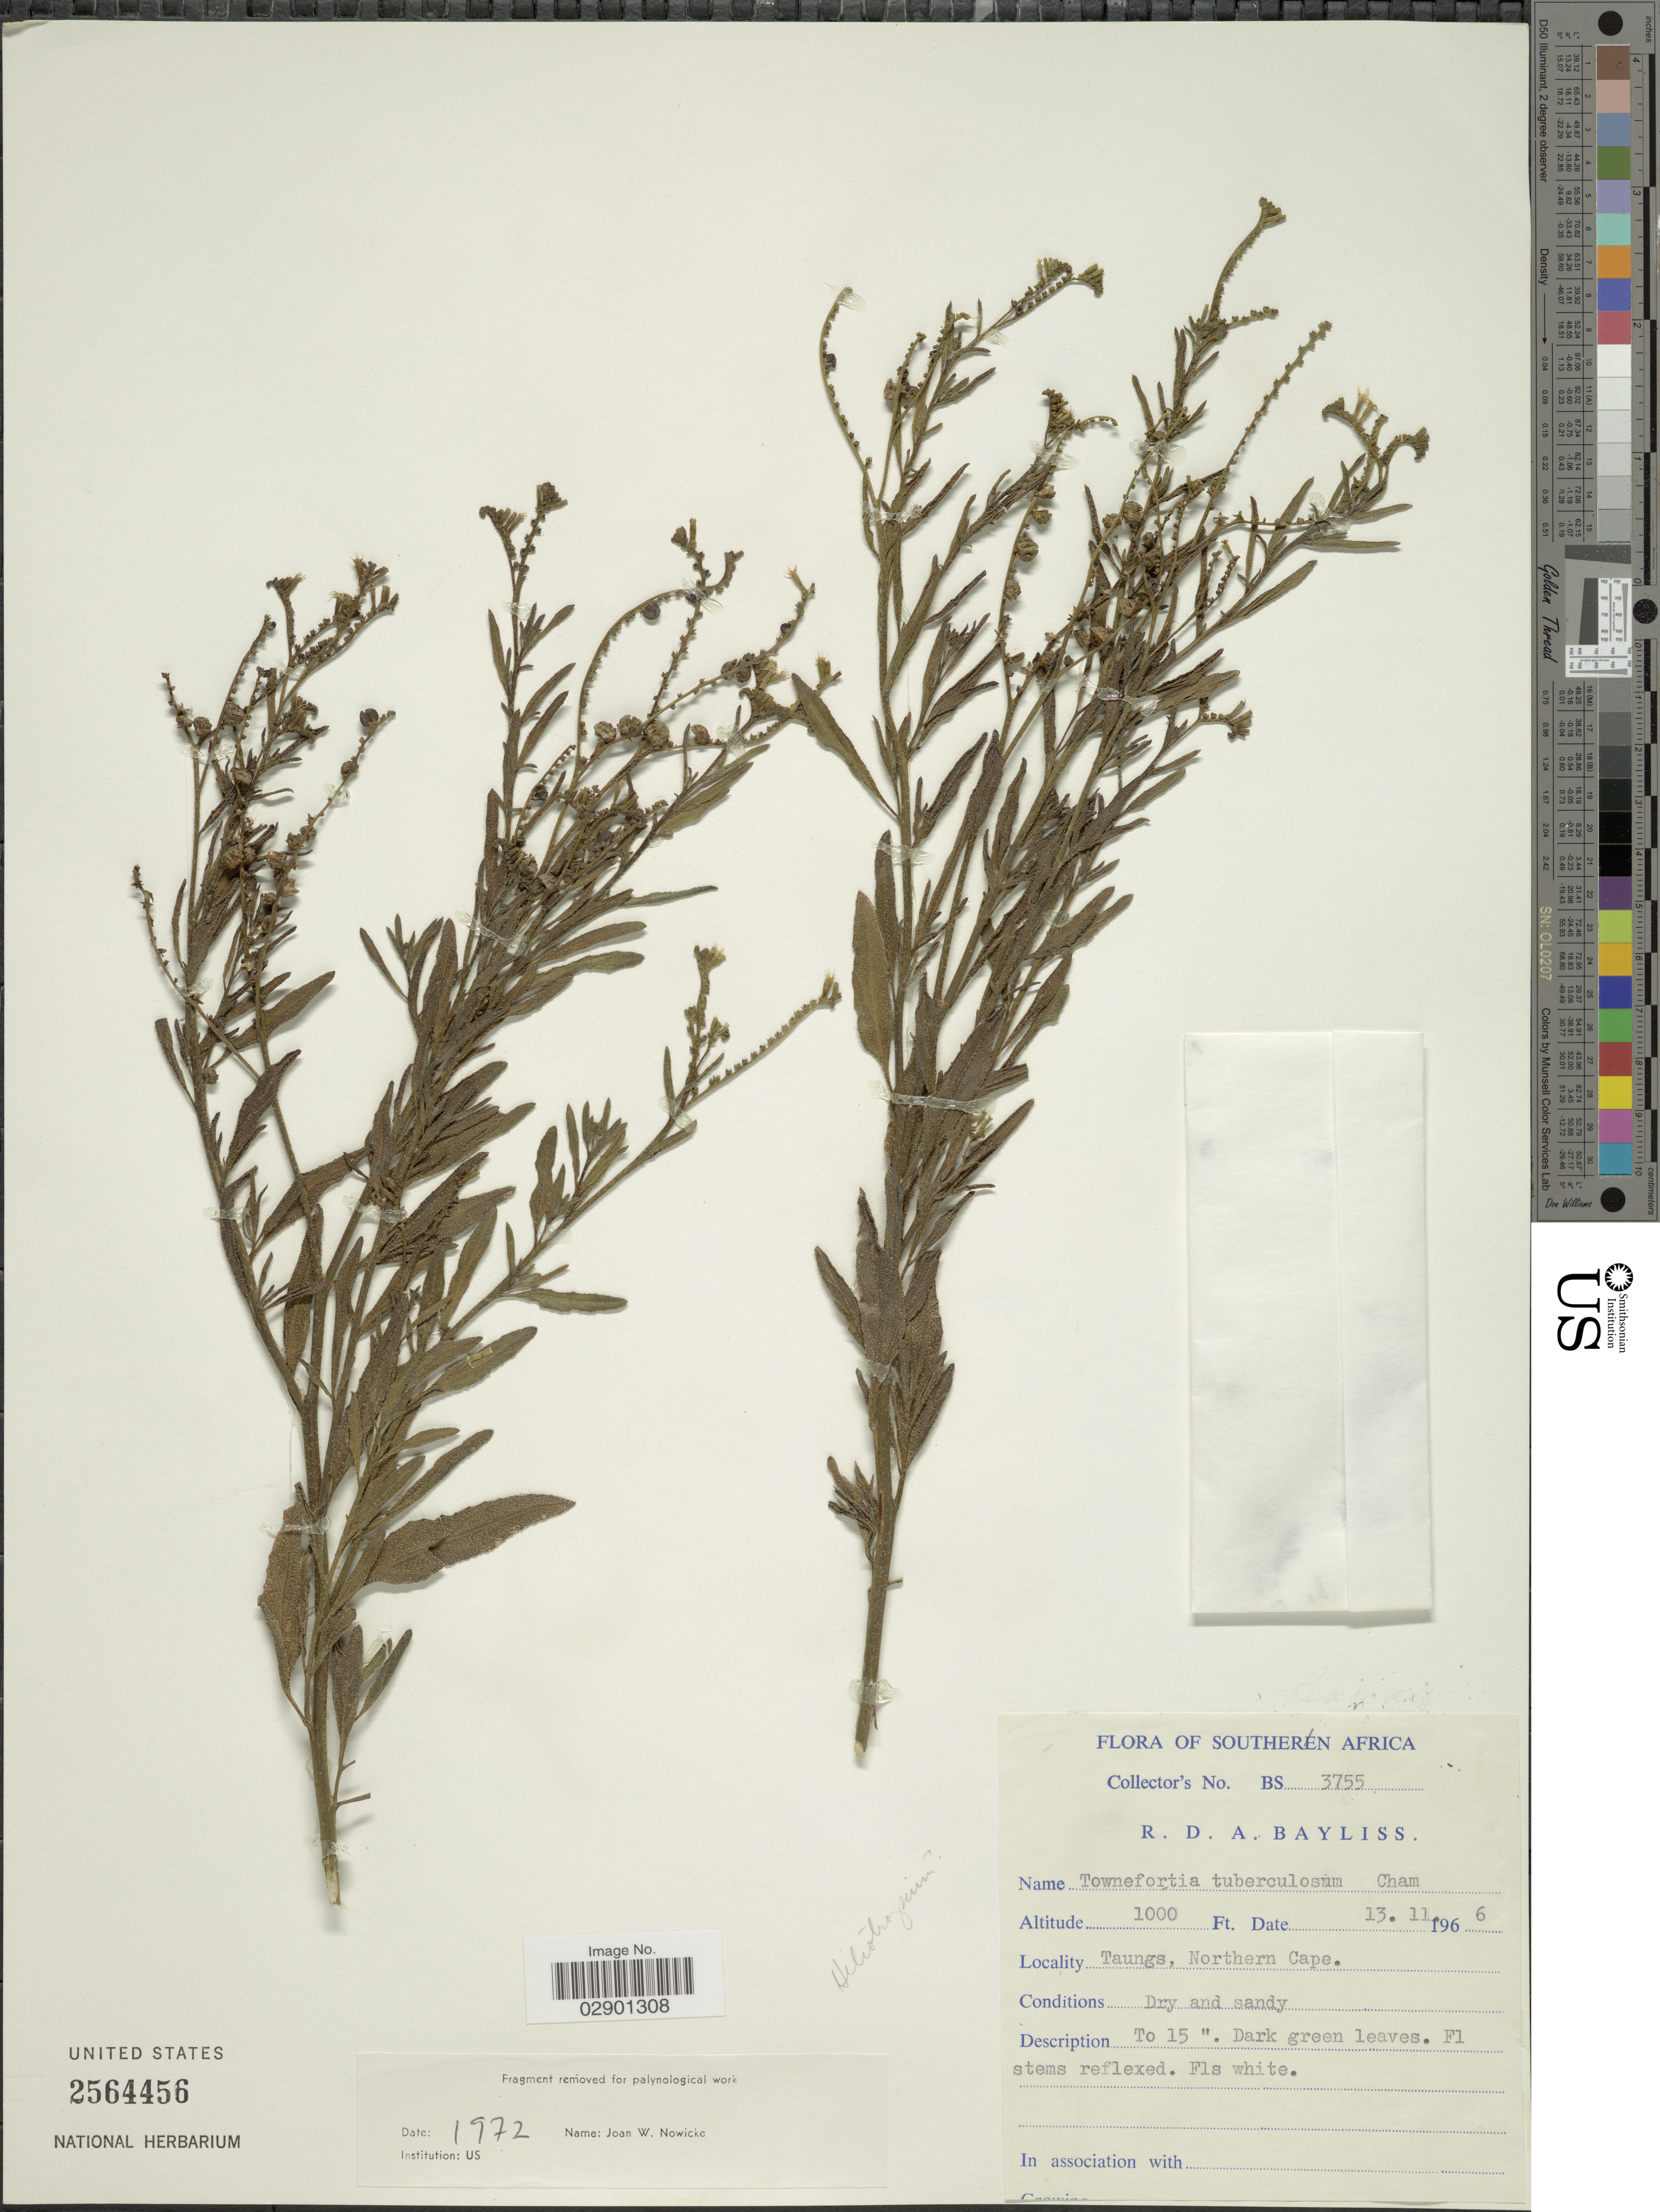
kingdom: Plantae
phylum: Tracheophyta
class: Magnoliopsida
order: Boraginales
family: Heliotropiaceae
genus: Heliotropium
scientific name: Heliotropium ciliatum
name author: Kaplan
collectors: R. Bayliss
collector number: BS 3755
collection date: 1966-11-13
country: South Africa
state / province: Northern Cape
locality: Southern Africa. Taungs, Northern Cape.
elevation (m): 305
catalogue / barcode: US 2564456